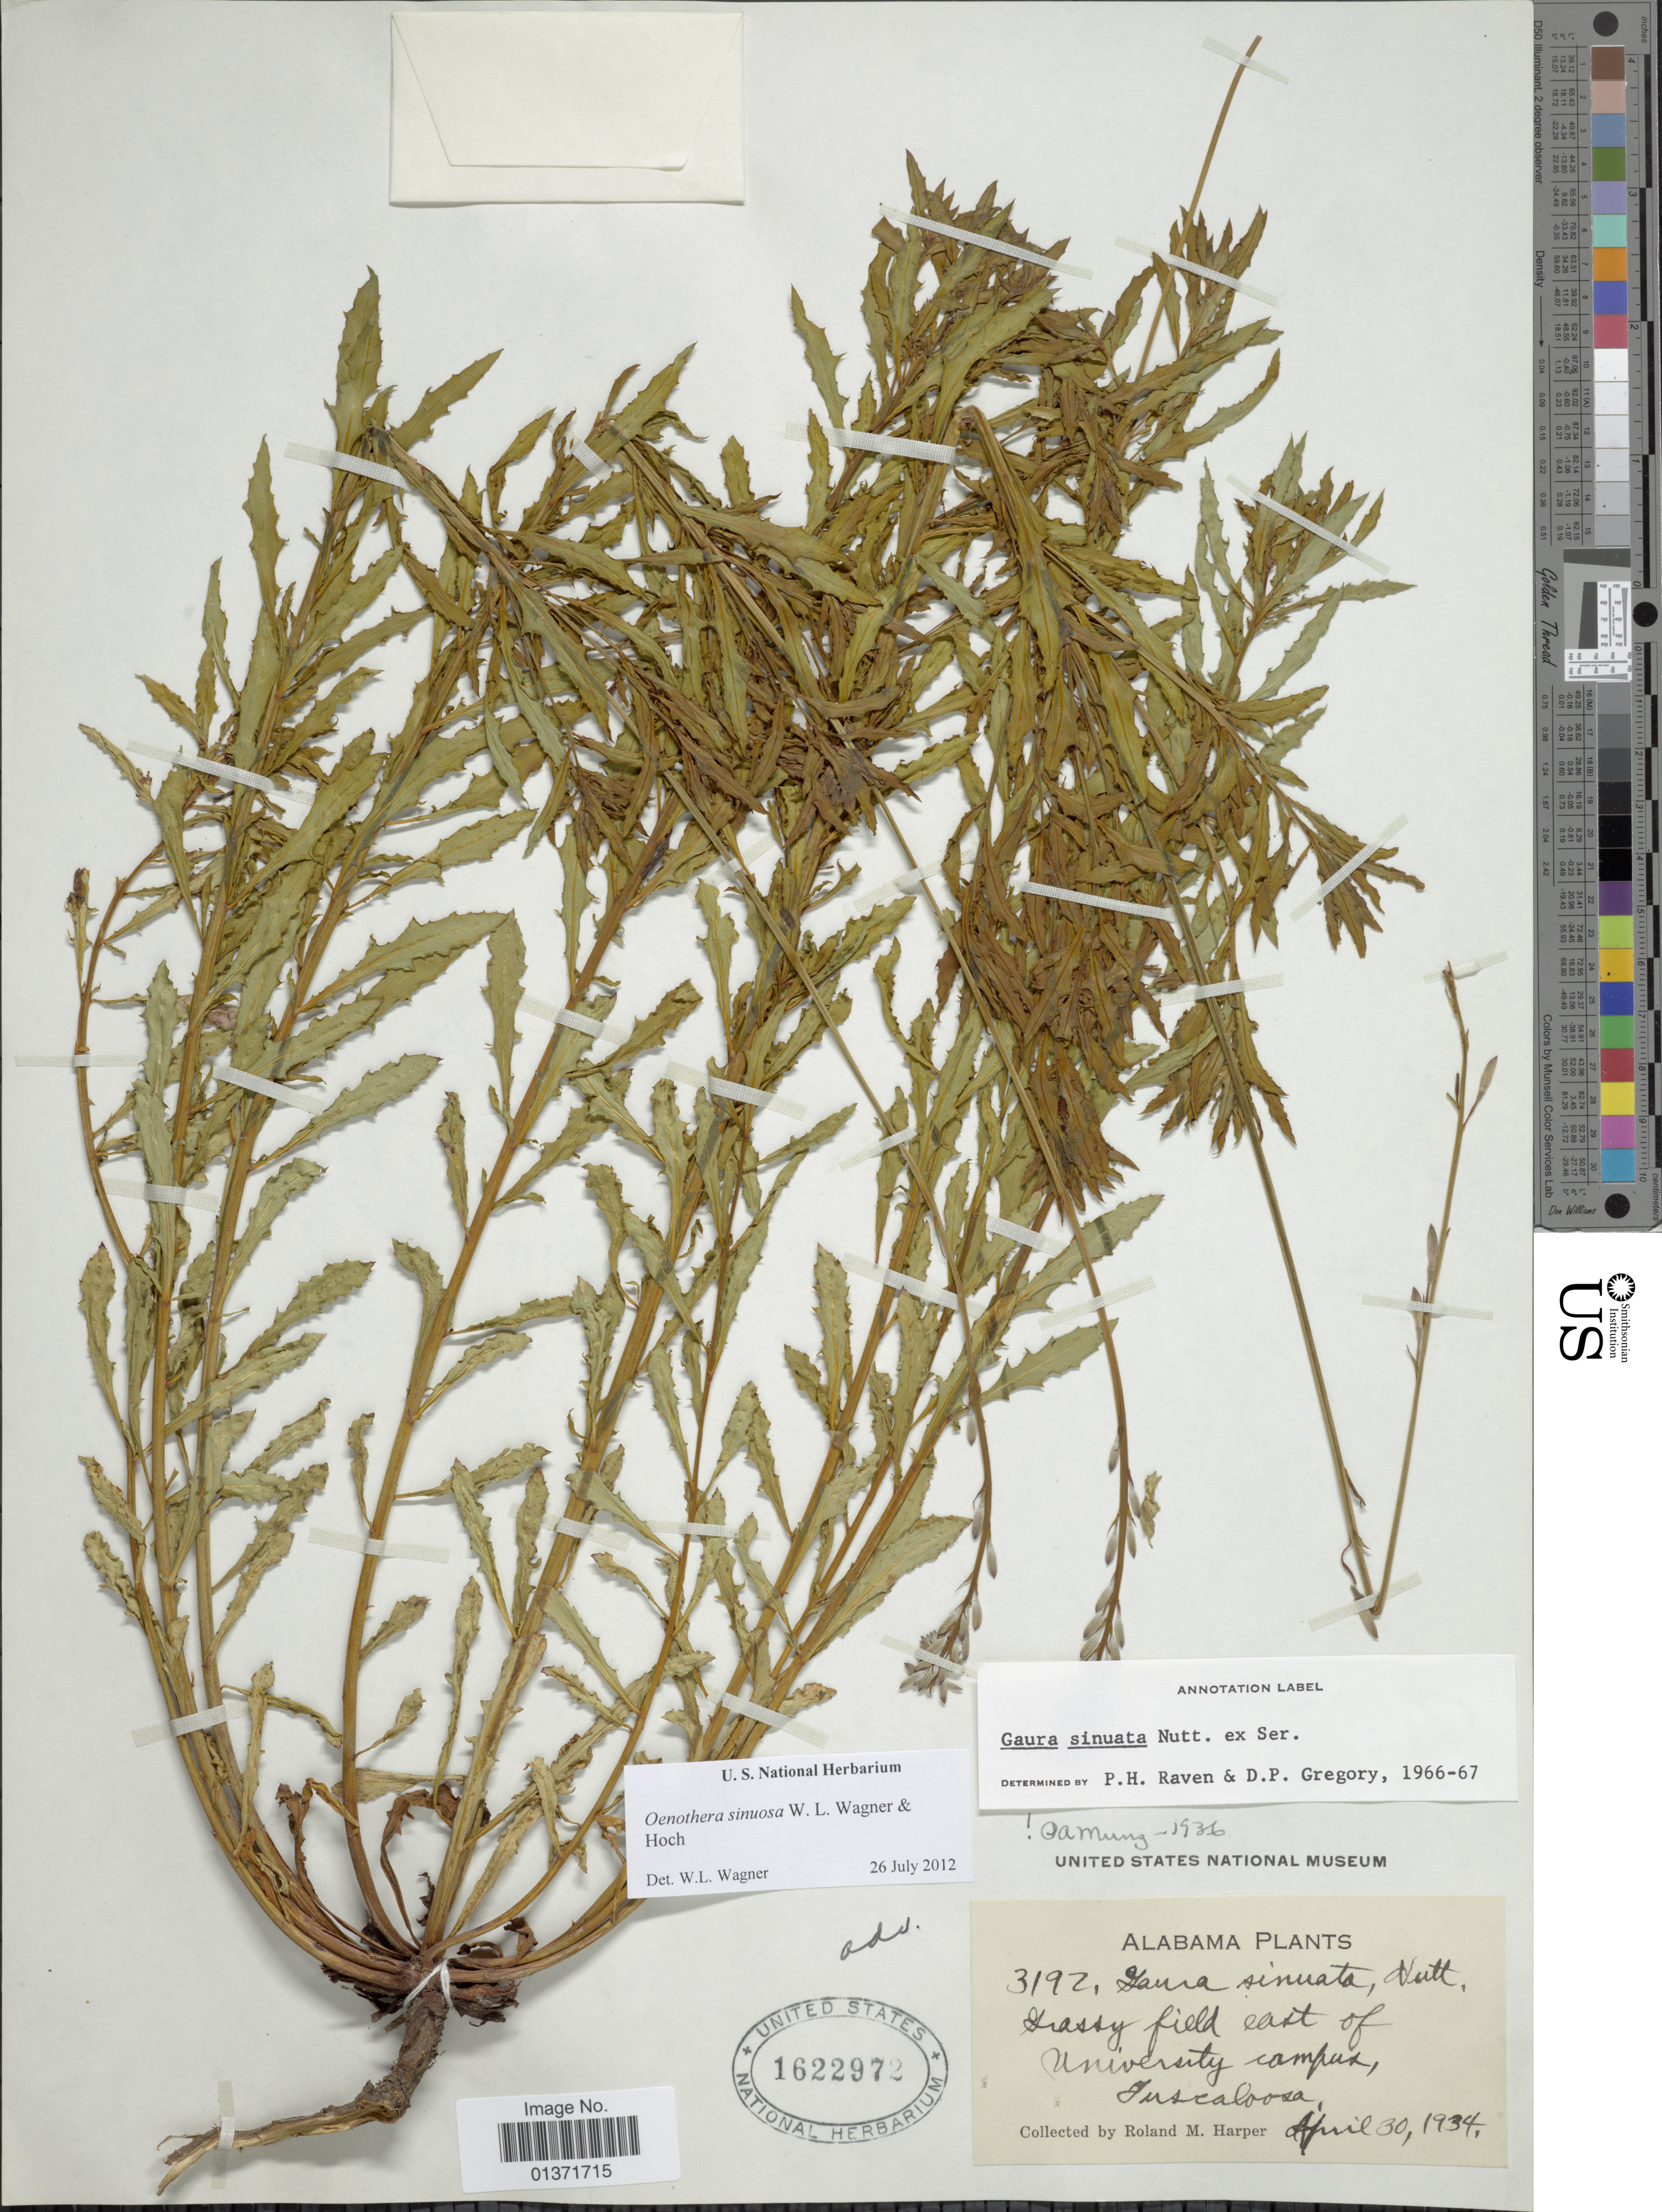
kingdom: Plantae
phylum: Tracheophyta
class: Magnoliopsida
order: Myrtales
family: Onagraceae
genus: Oenothera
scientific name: Oenothera sinuosa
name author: Nutt. ex Ser.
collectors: R. M. Harper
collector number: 3192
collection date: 1934-04-30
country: United States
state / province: Alabama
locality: University Campus, Tuscaloosa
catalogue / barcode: US 1622972